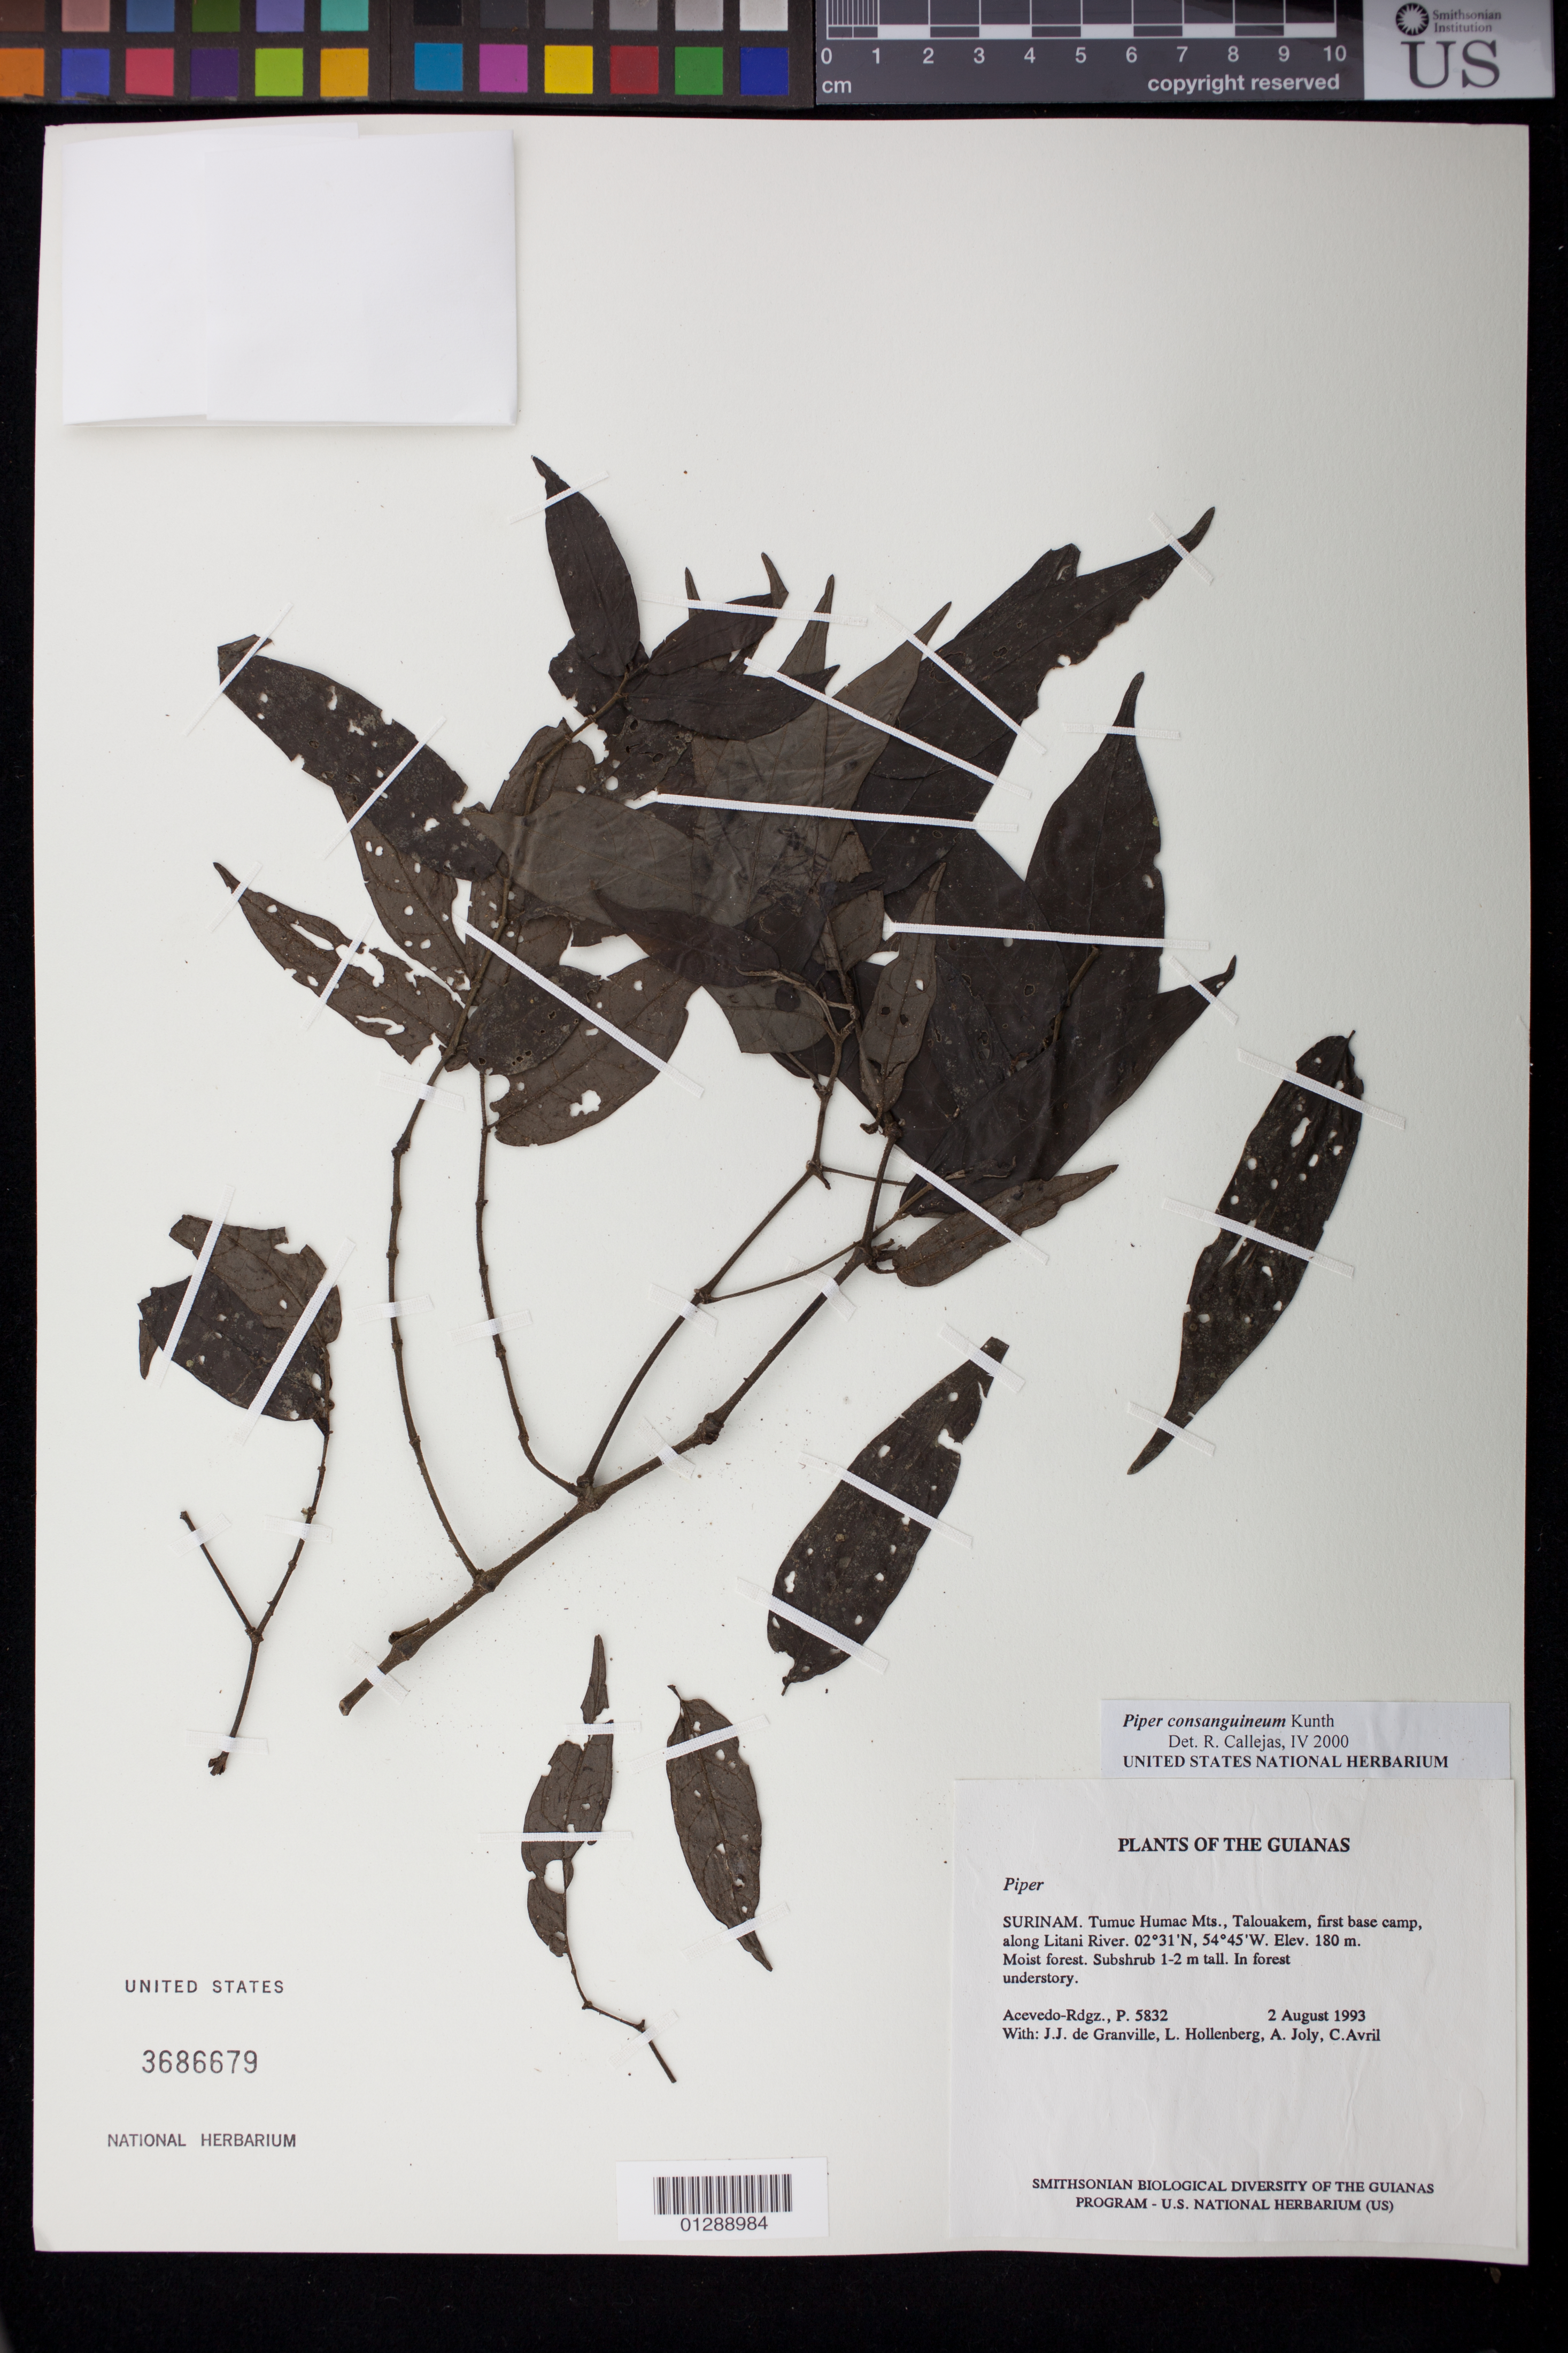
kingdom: Plantae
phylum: Tracheophyta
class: Magnoliopsida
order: Piperales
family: Piperaceae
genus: Piper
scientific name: Piper consanguineum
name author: Kunth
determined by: Görts-van Rijn, A. R. A.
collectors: P. Acevedo-Rodr., J.-J. de Granville, L. Hollenberg, A. Joly & C. Avril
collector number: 5832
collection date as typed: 2 August 1993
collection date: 1993-08-02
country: Suriname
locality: Tumuc Humac Mts., Talouakem, first base camp, along Litani River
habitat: Moist forest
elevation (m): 180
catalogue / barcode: US 3686679